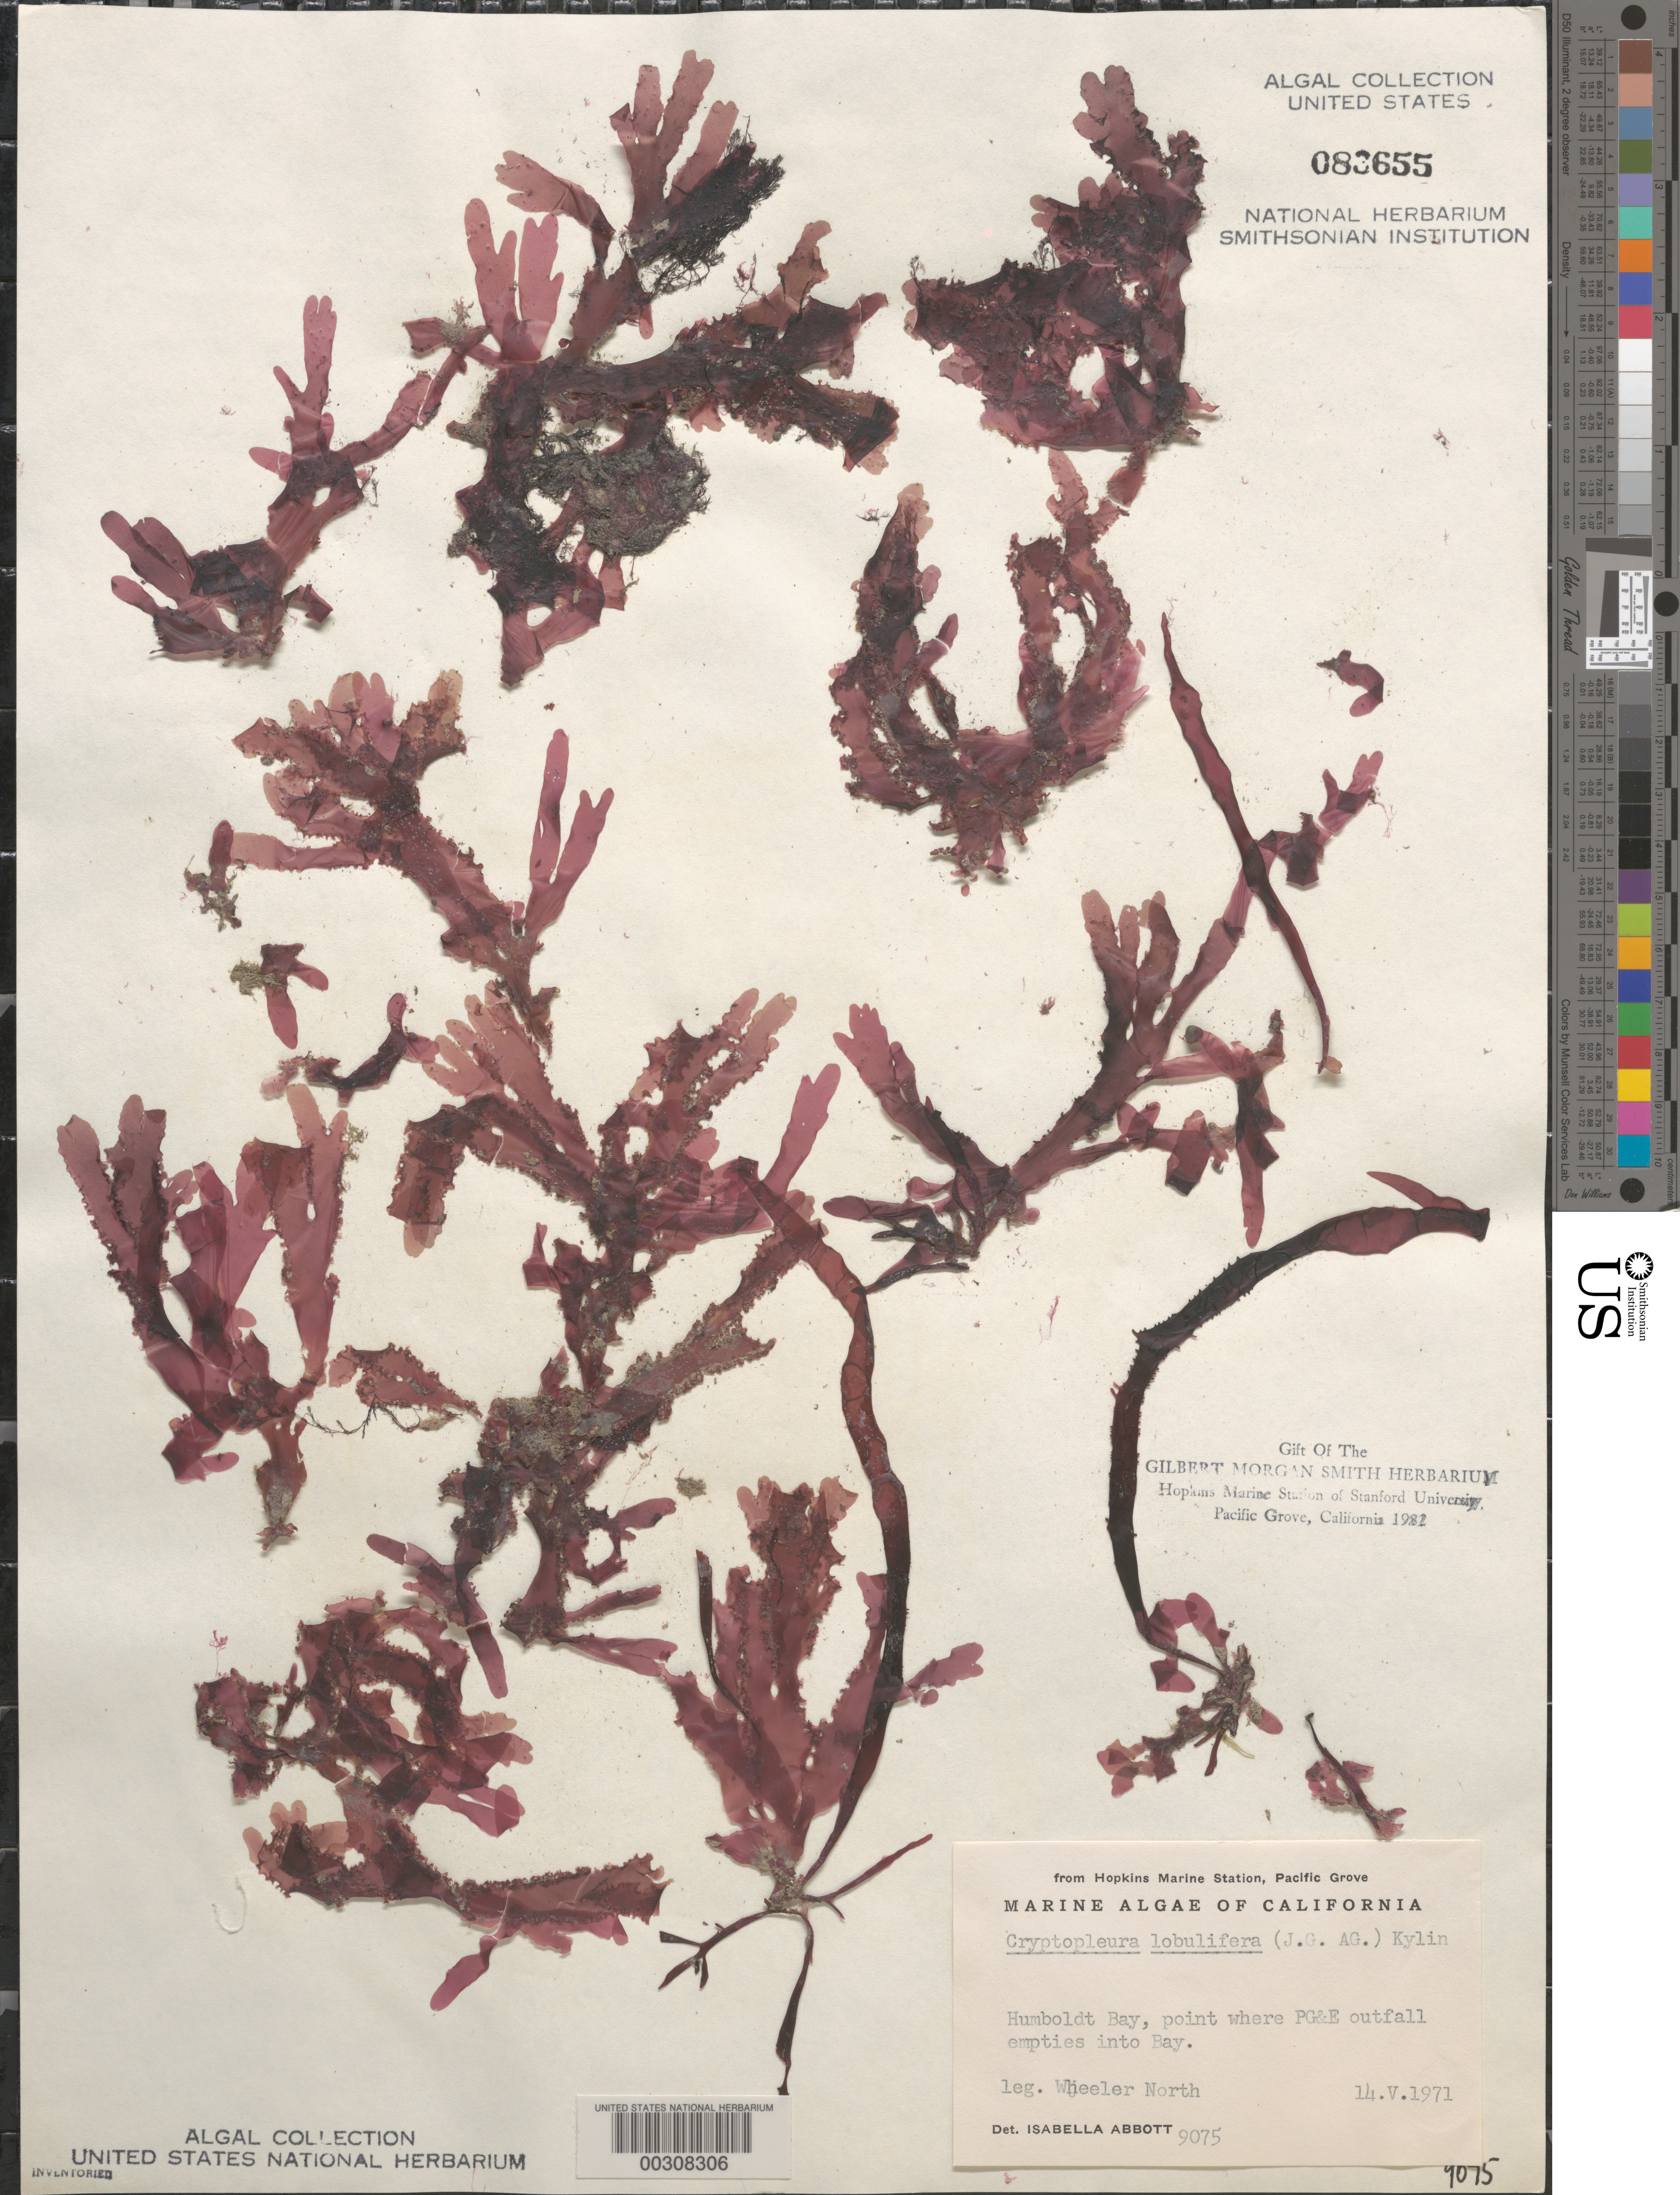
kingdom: Plantae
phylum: Rhodophyta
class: Florideophyceae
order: Ceramiales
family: Delesseriaceae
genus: Cryptopleura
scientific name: Cryptopleura lobulifera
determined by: Abbott, Isabella A.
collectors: W. North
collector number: IAA 9075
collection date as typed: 14 May 1971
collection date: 1971-05-14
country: United States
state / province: California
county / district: Humboldt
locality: Humboldt Bay, PG & E outfall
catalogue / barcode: US 83655